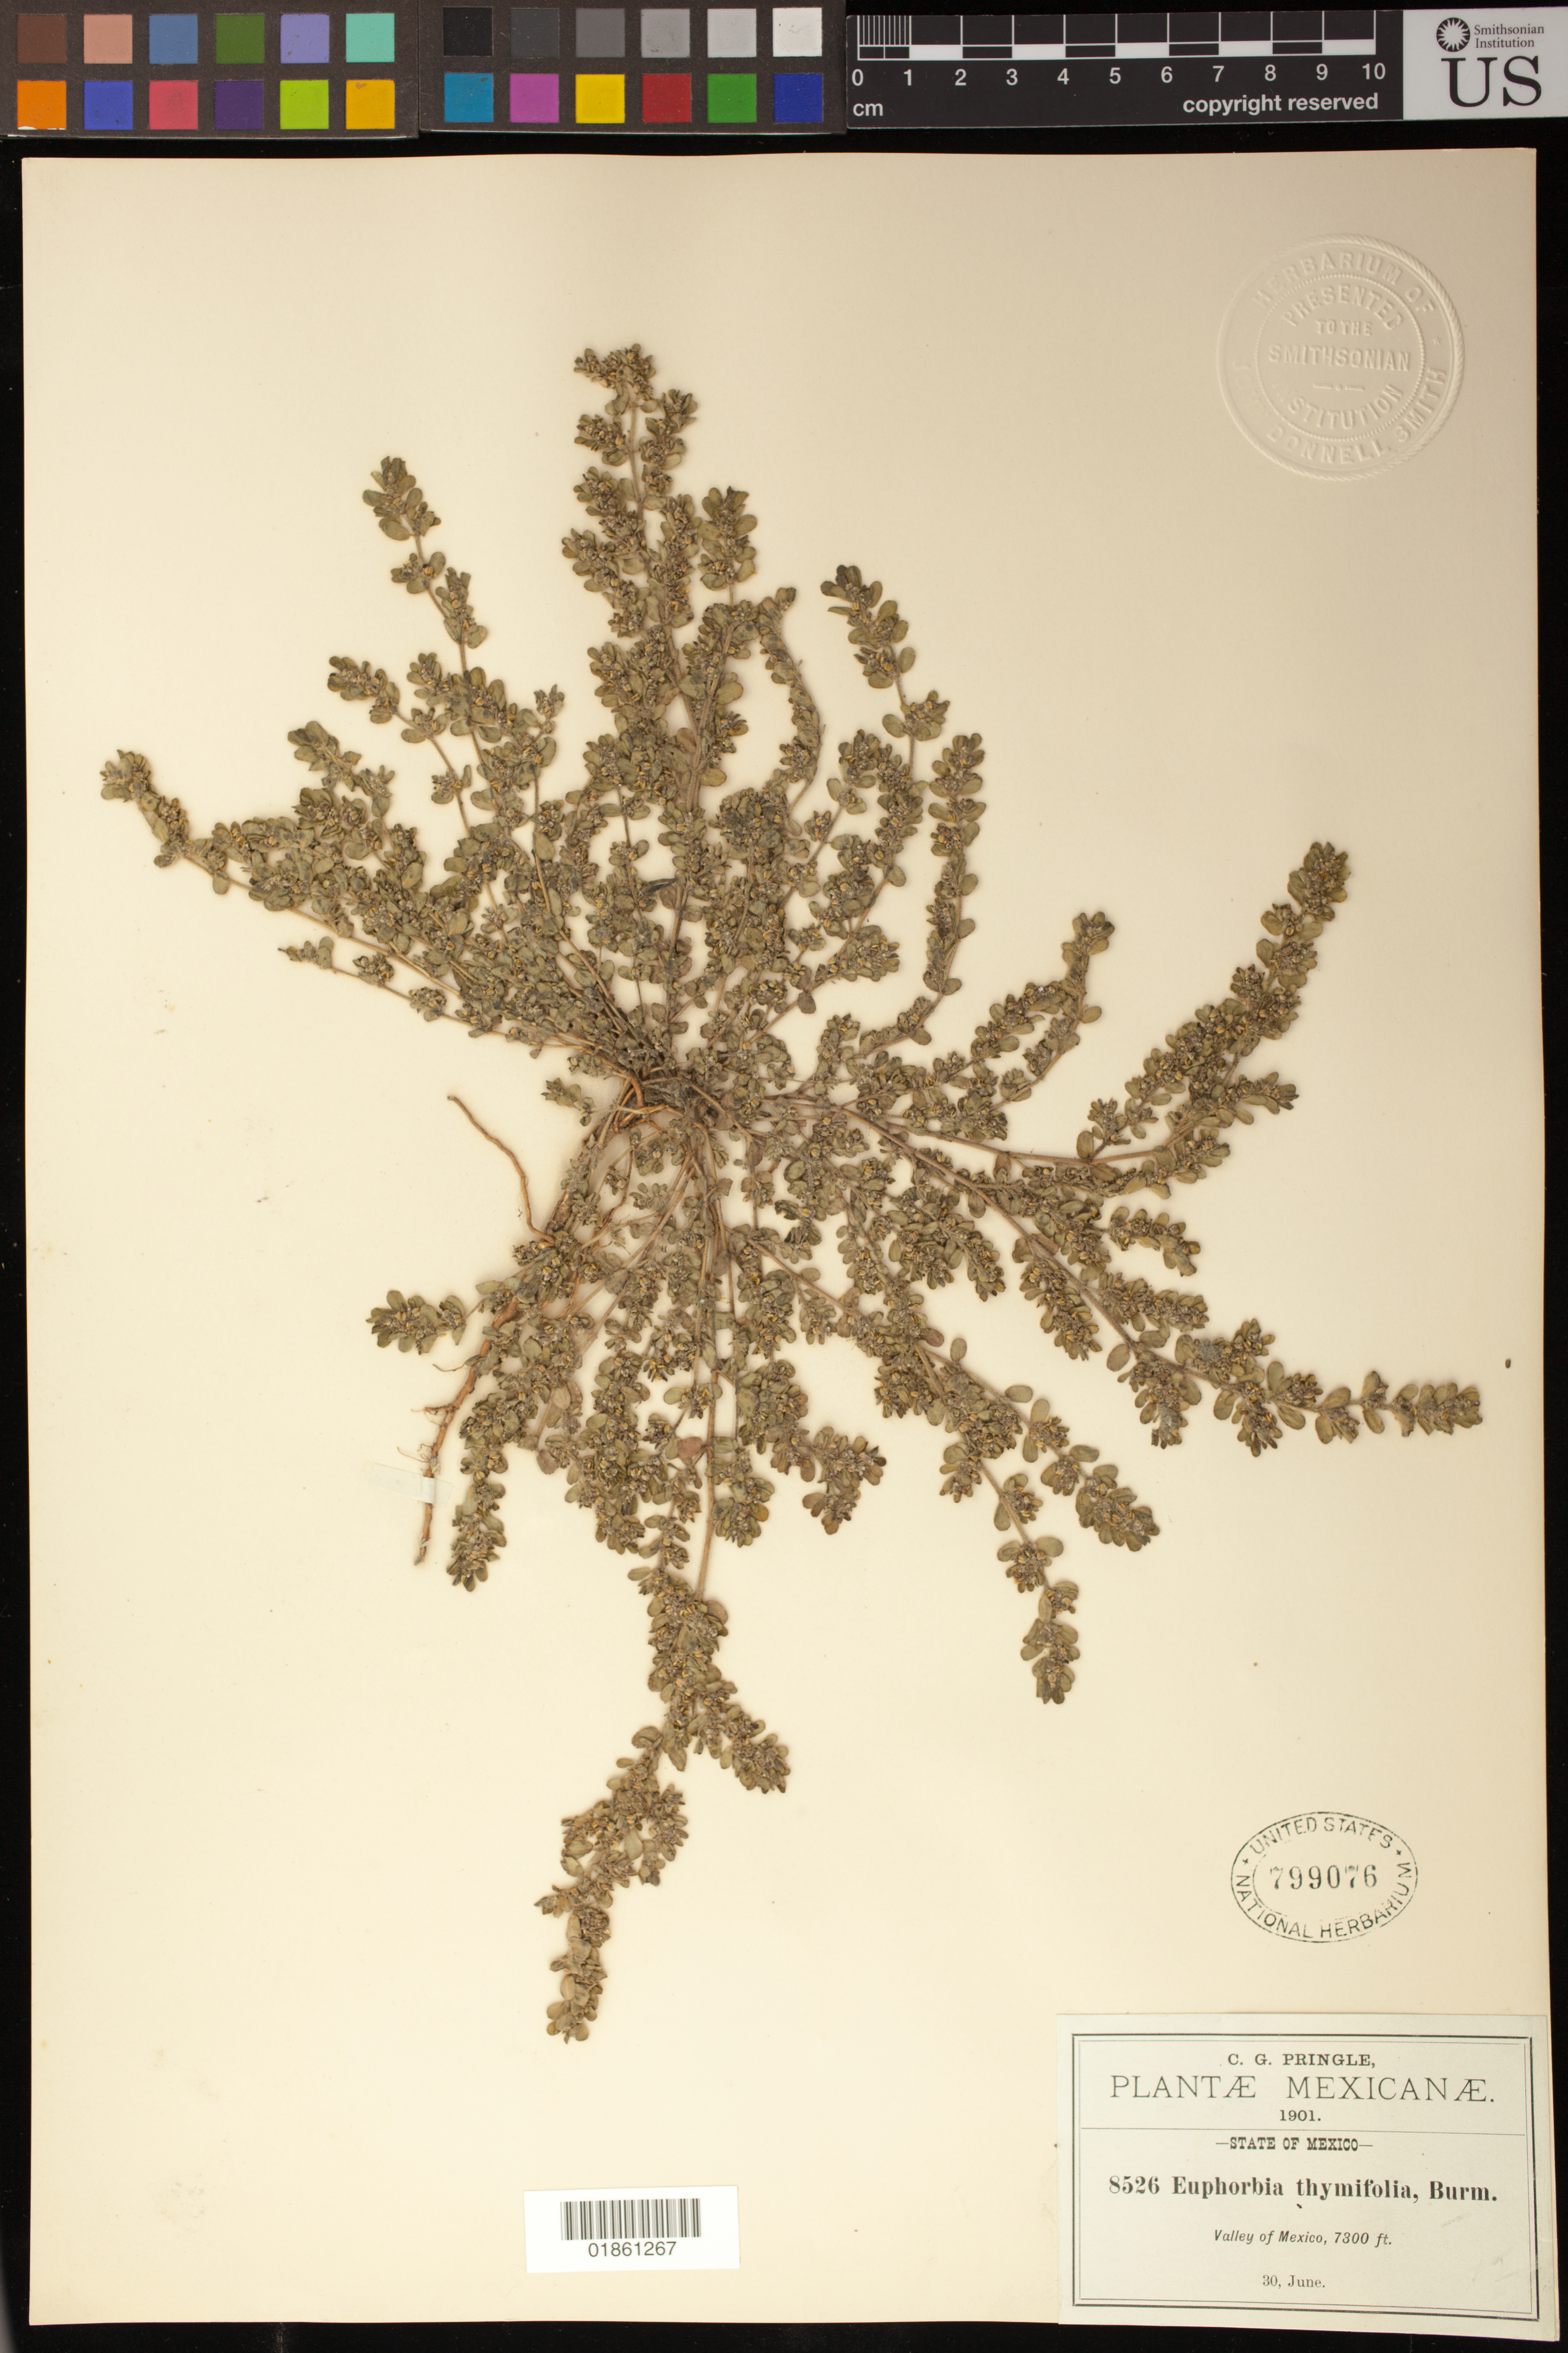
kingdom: Plantae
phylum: Tracheophyta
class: Magnoliopsida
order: Malpighiales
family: Euphorbiaceae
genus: Euphorbia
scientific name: Euphorbia sp.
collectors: C. G. Pringle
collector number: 8526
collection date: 1901-06-30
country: Mexico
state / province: México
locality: Valley of Mexico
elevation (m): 2225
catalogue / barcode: US 799076